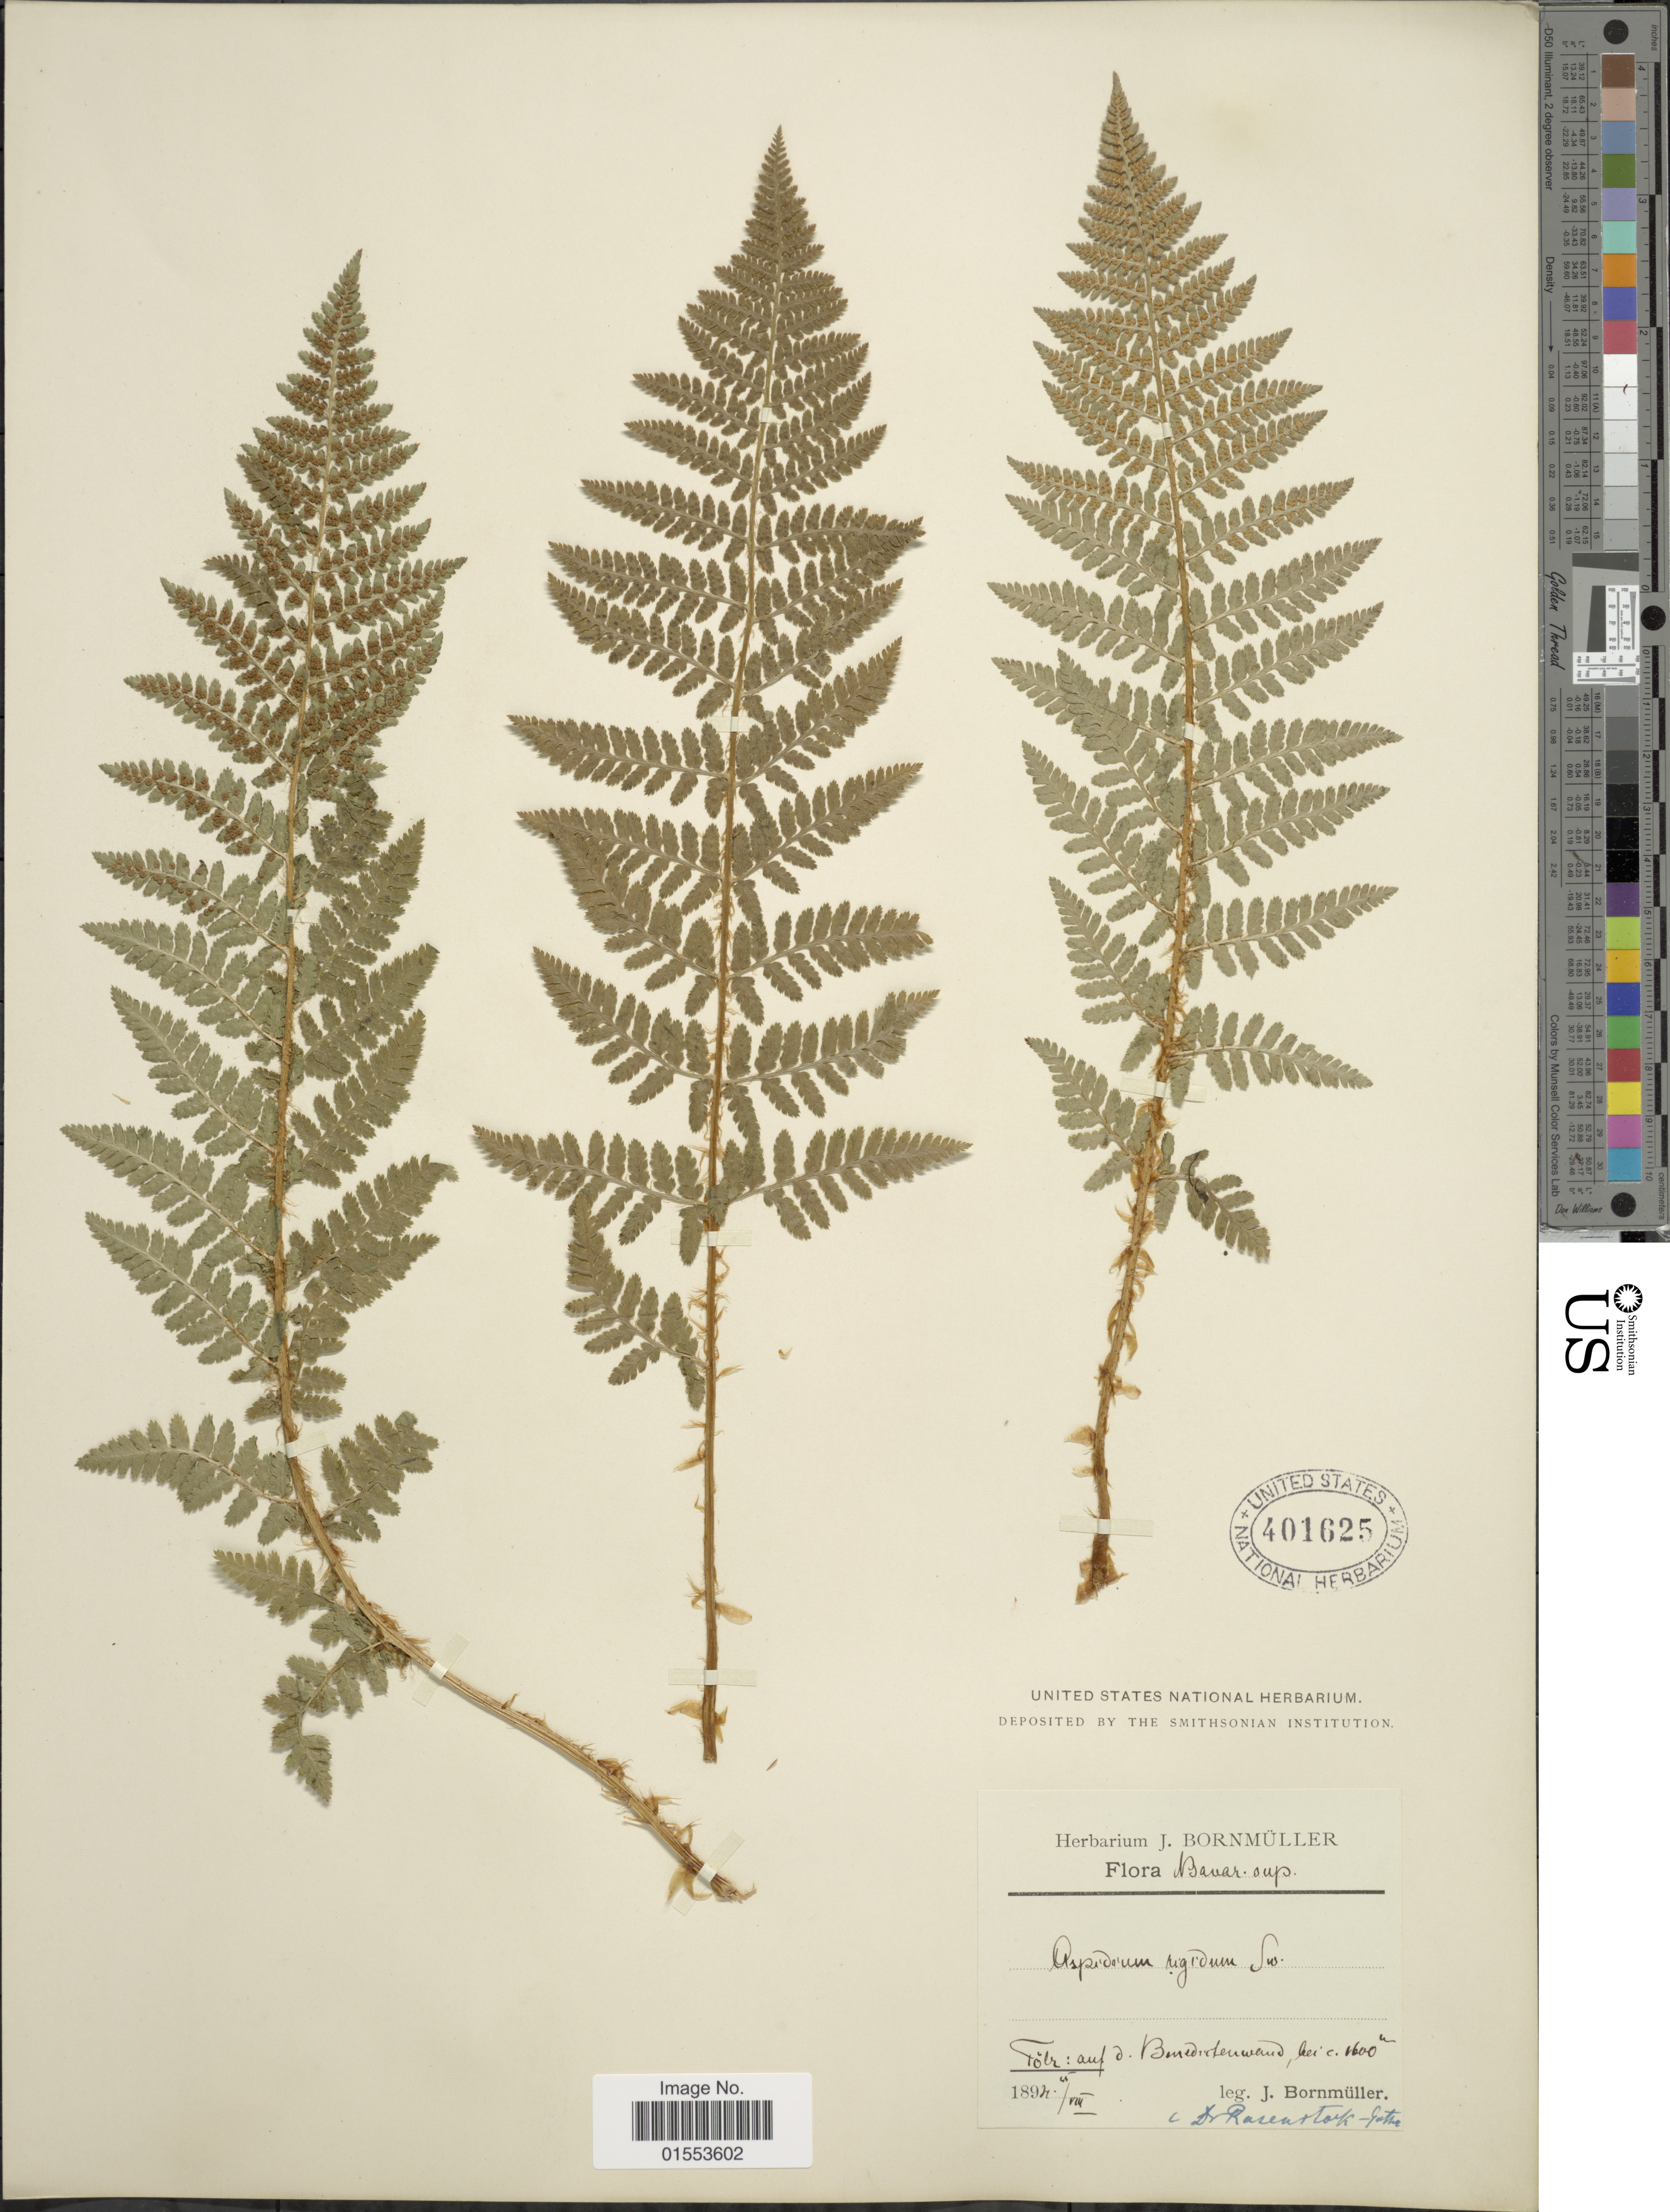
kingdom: Plantae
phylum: Tracheophyta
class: Polypodiopsida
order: Polypodiales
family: Dryopteridaceae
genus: Dryopteris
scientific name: Dryopteris rigida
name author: Underw.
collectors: J. Bornmüller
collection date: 1894-08-15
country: Germany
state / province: Bayern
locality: Bavar. sup. Tolr: auf d. Beneder [illegible text]leuward. [interpreted]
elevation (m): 1600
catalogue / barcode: US 401625